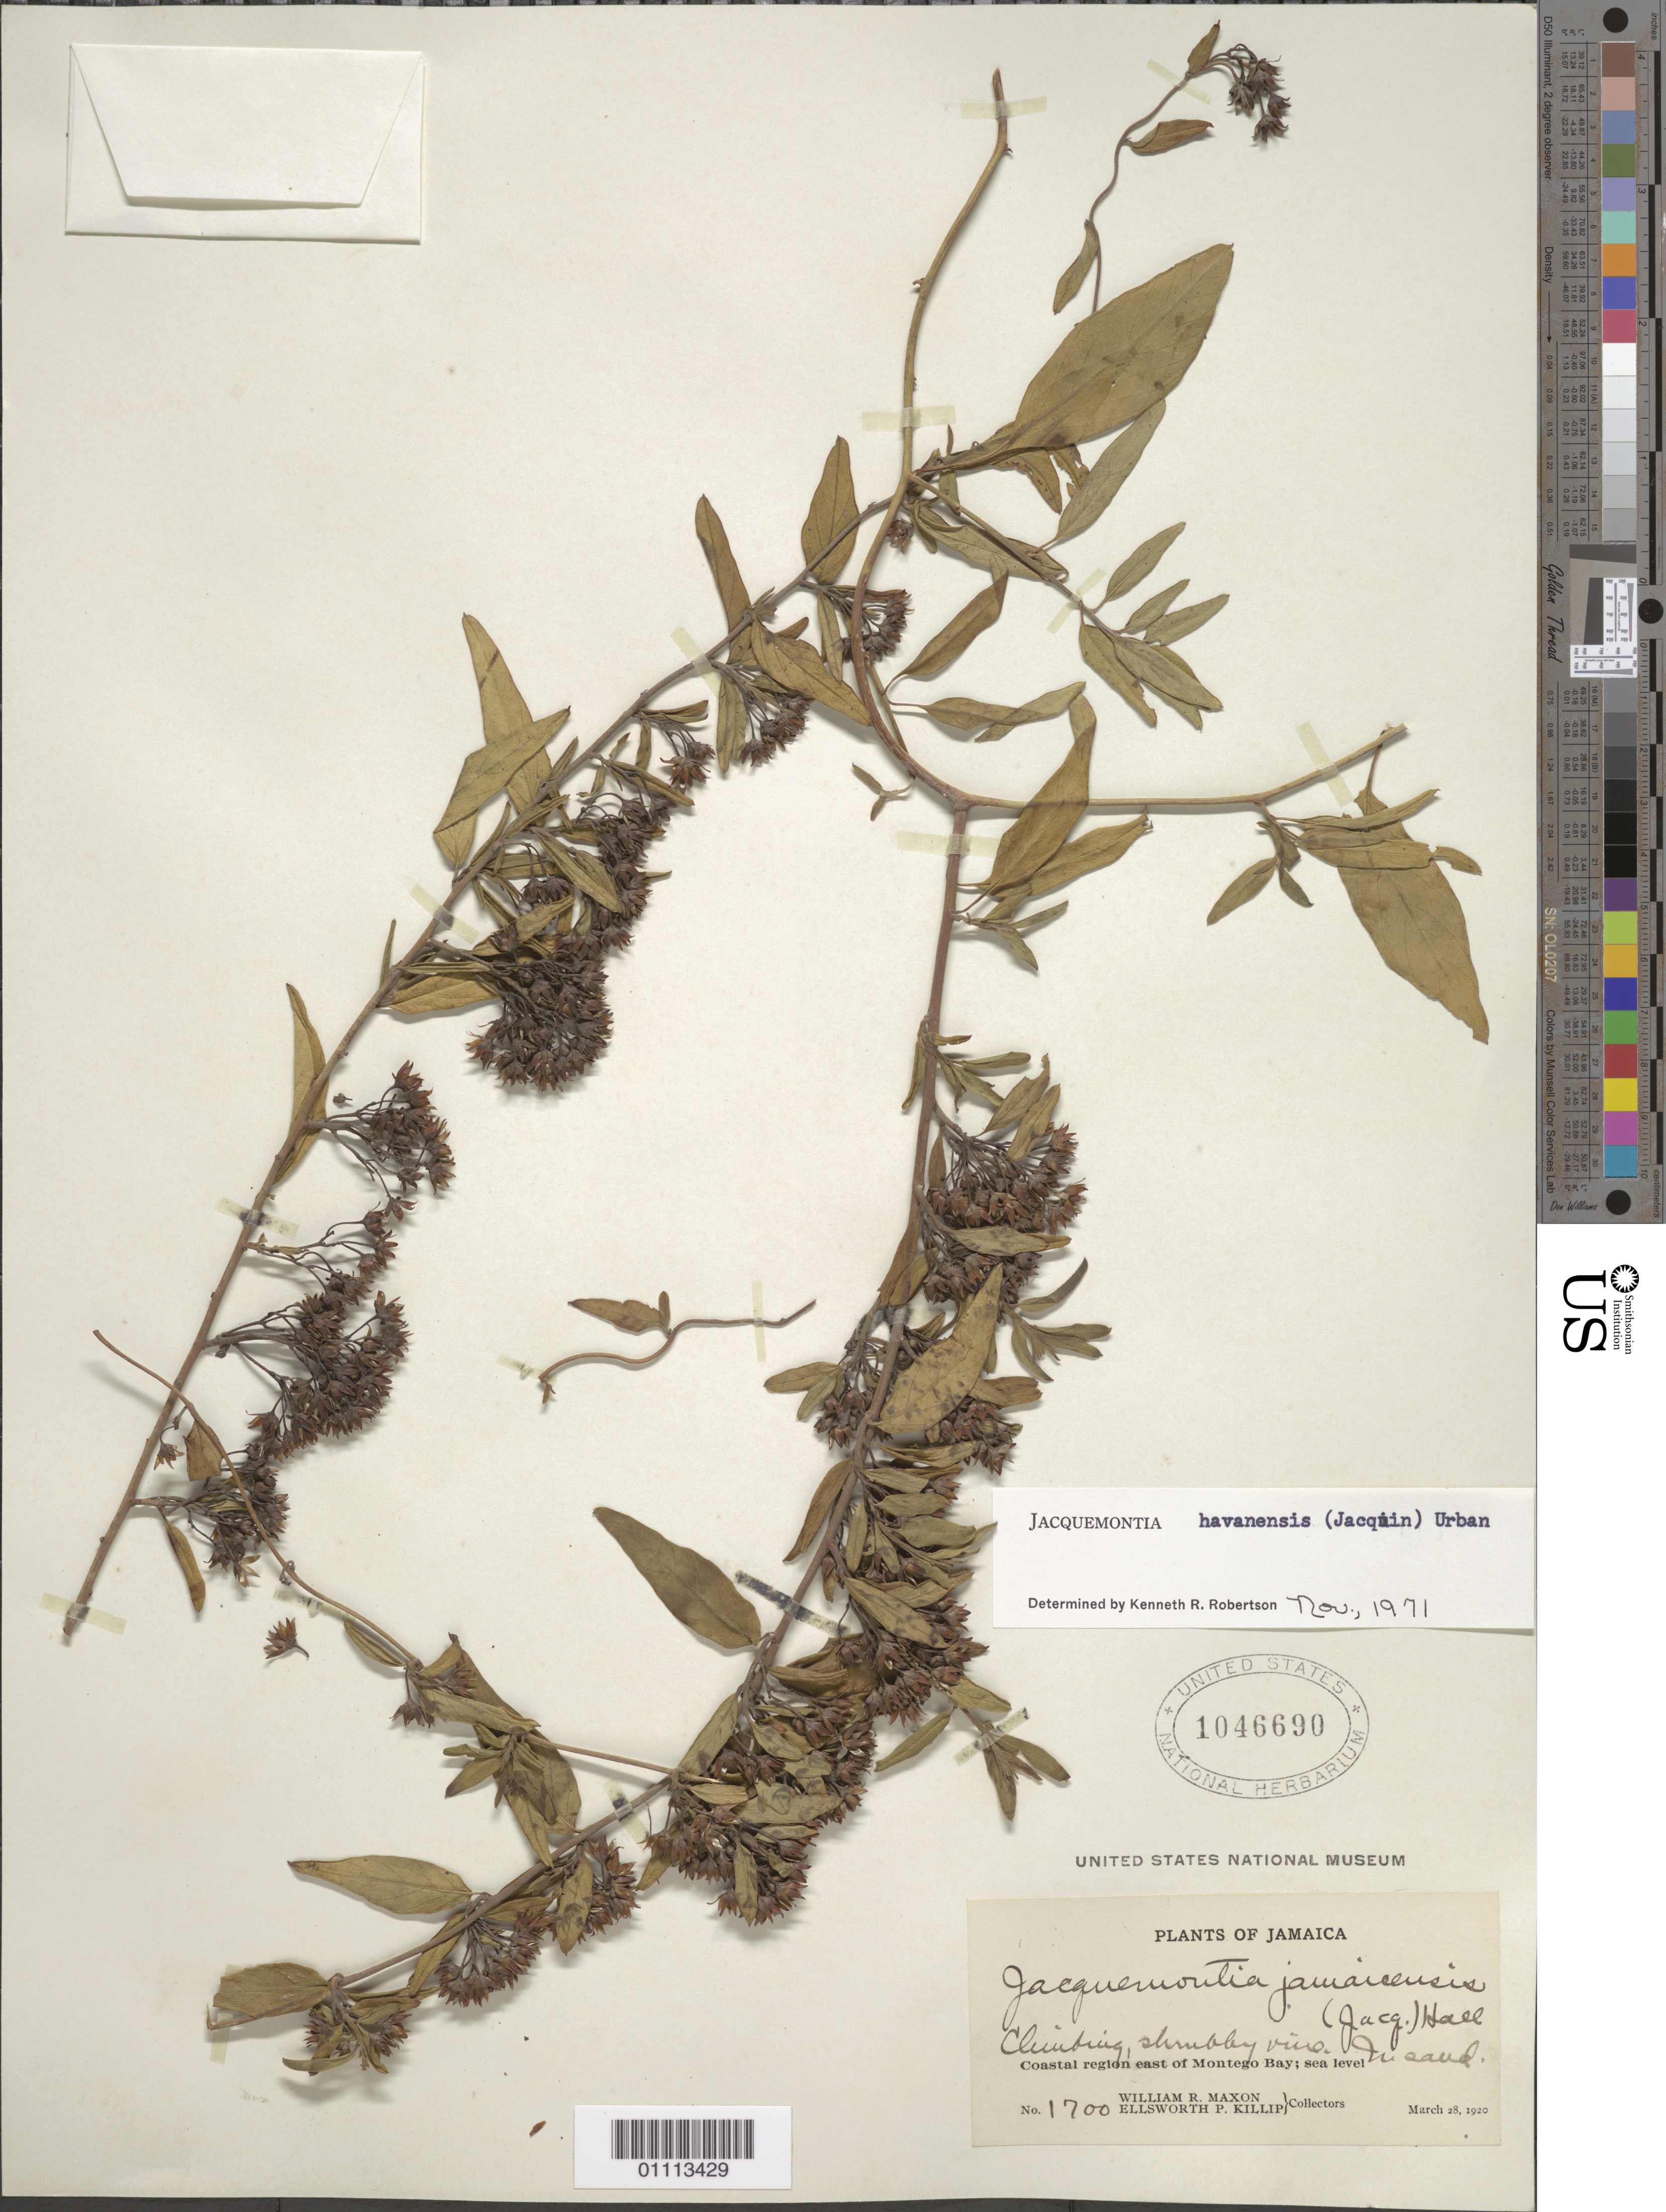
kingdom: Plantae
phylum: Tracheophyta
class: Magnoliopsida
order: Solanales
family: Convolvulaceae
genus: Jacquemontia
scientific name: Jacquemontia havanensis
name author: (Jacq.) Urb.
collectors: W. R. Maxon & E. P. Killip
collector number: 1700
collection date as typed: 28 Mar 1920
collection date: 1920-03-28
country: Jamaica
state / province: Saint James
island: Jamaica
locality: Coastal region E of Montego Bay; sea level. In sand.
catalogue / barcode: US 1046690